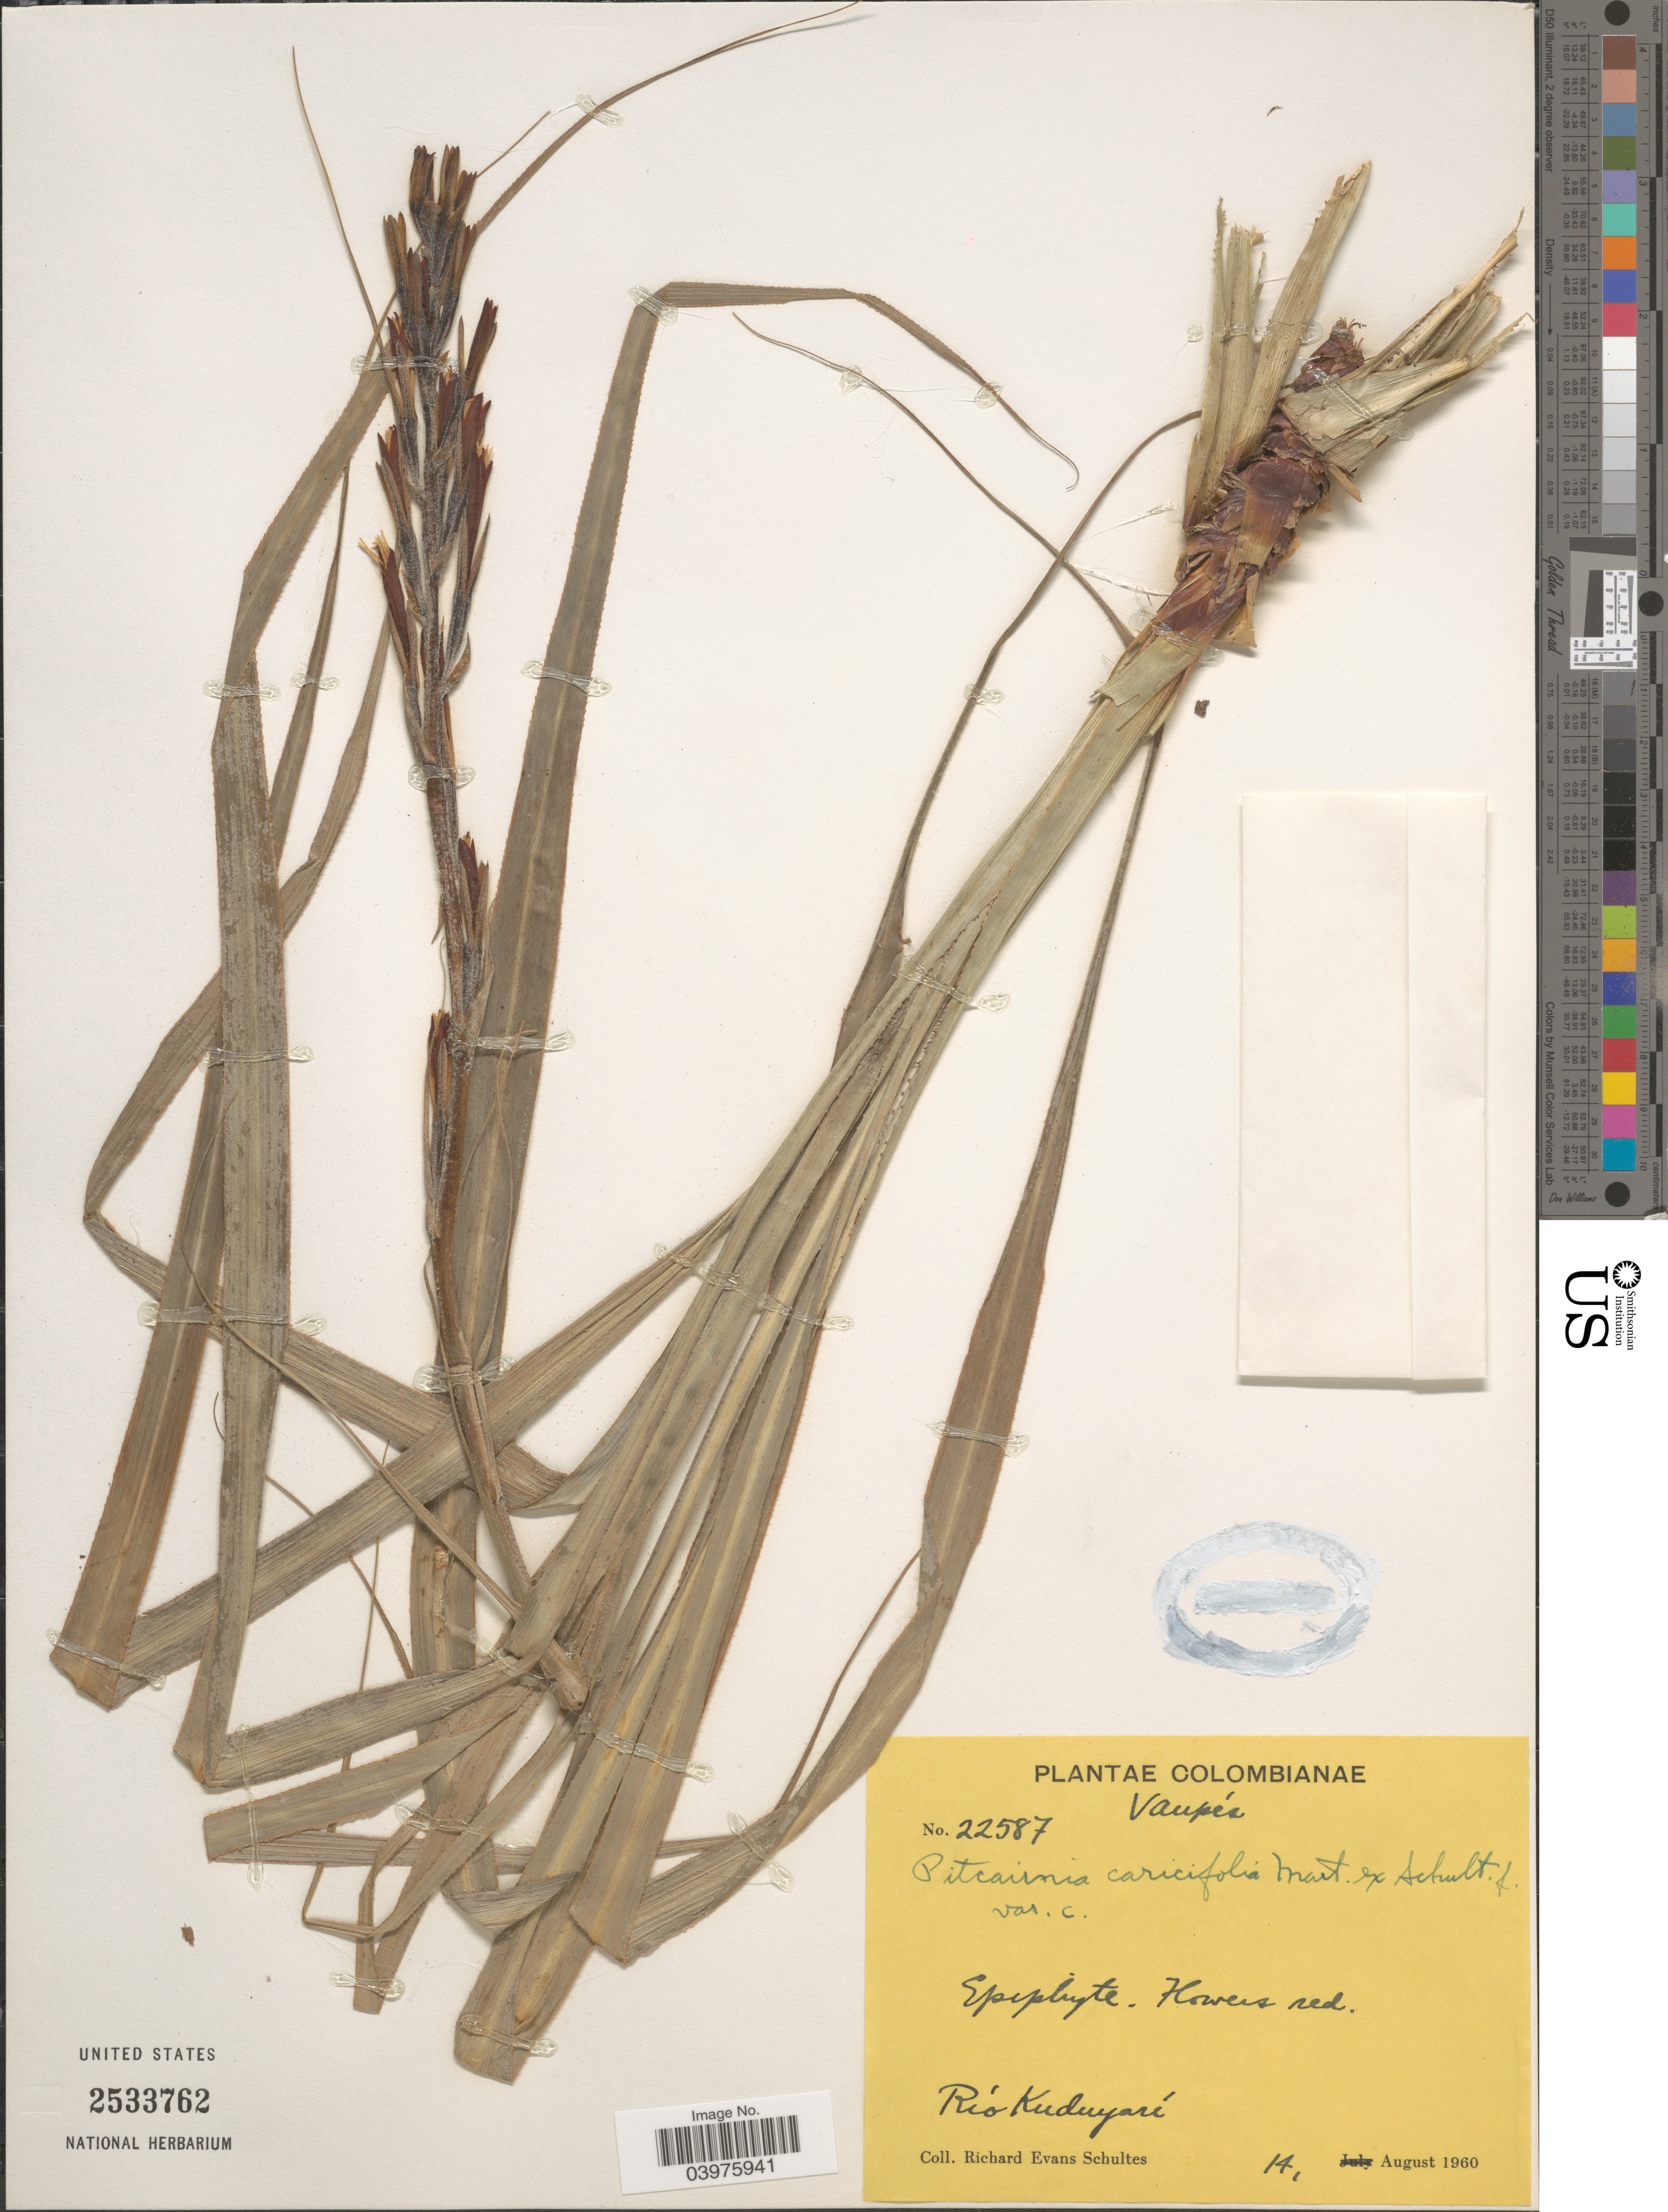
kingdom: Plantae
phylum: Tracheophyta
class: Liliopsida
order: Poales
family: Bromeliaceae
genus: Pitcairnia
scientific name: Pitcairnia caricifolia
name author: Mart. ex Schult. f.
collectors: R. E. Schultes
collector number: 22587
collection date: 1960-08-14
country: Colombia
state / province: Vaupés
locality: Río Kuduyarí.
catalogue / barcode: US 2533762